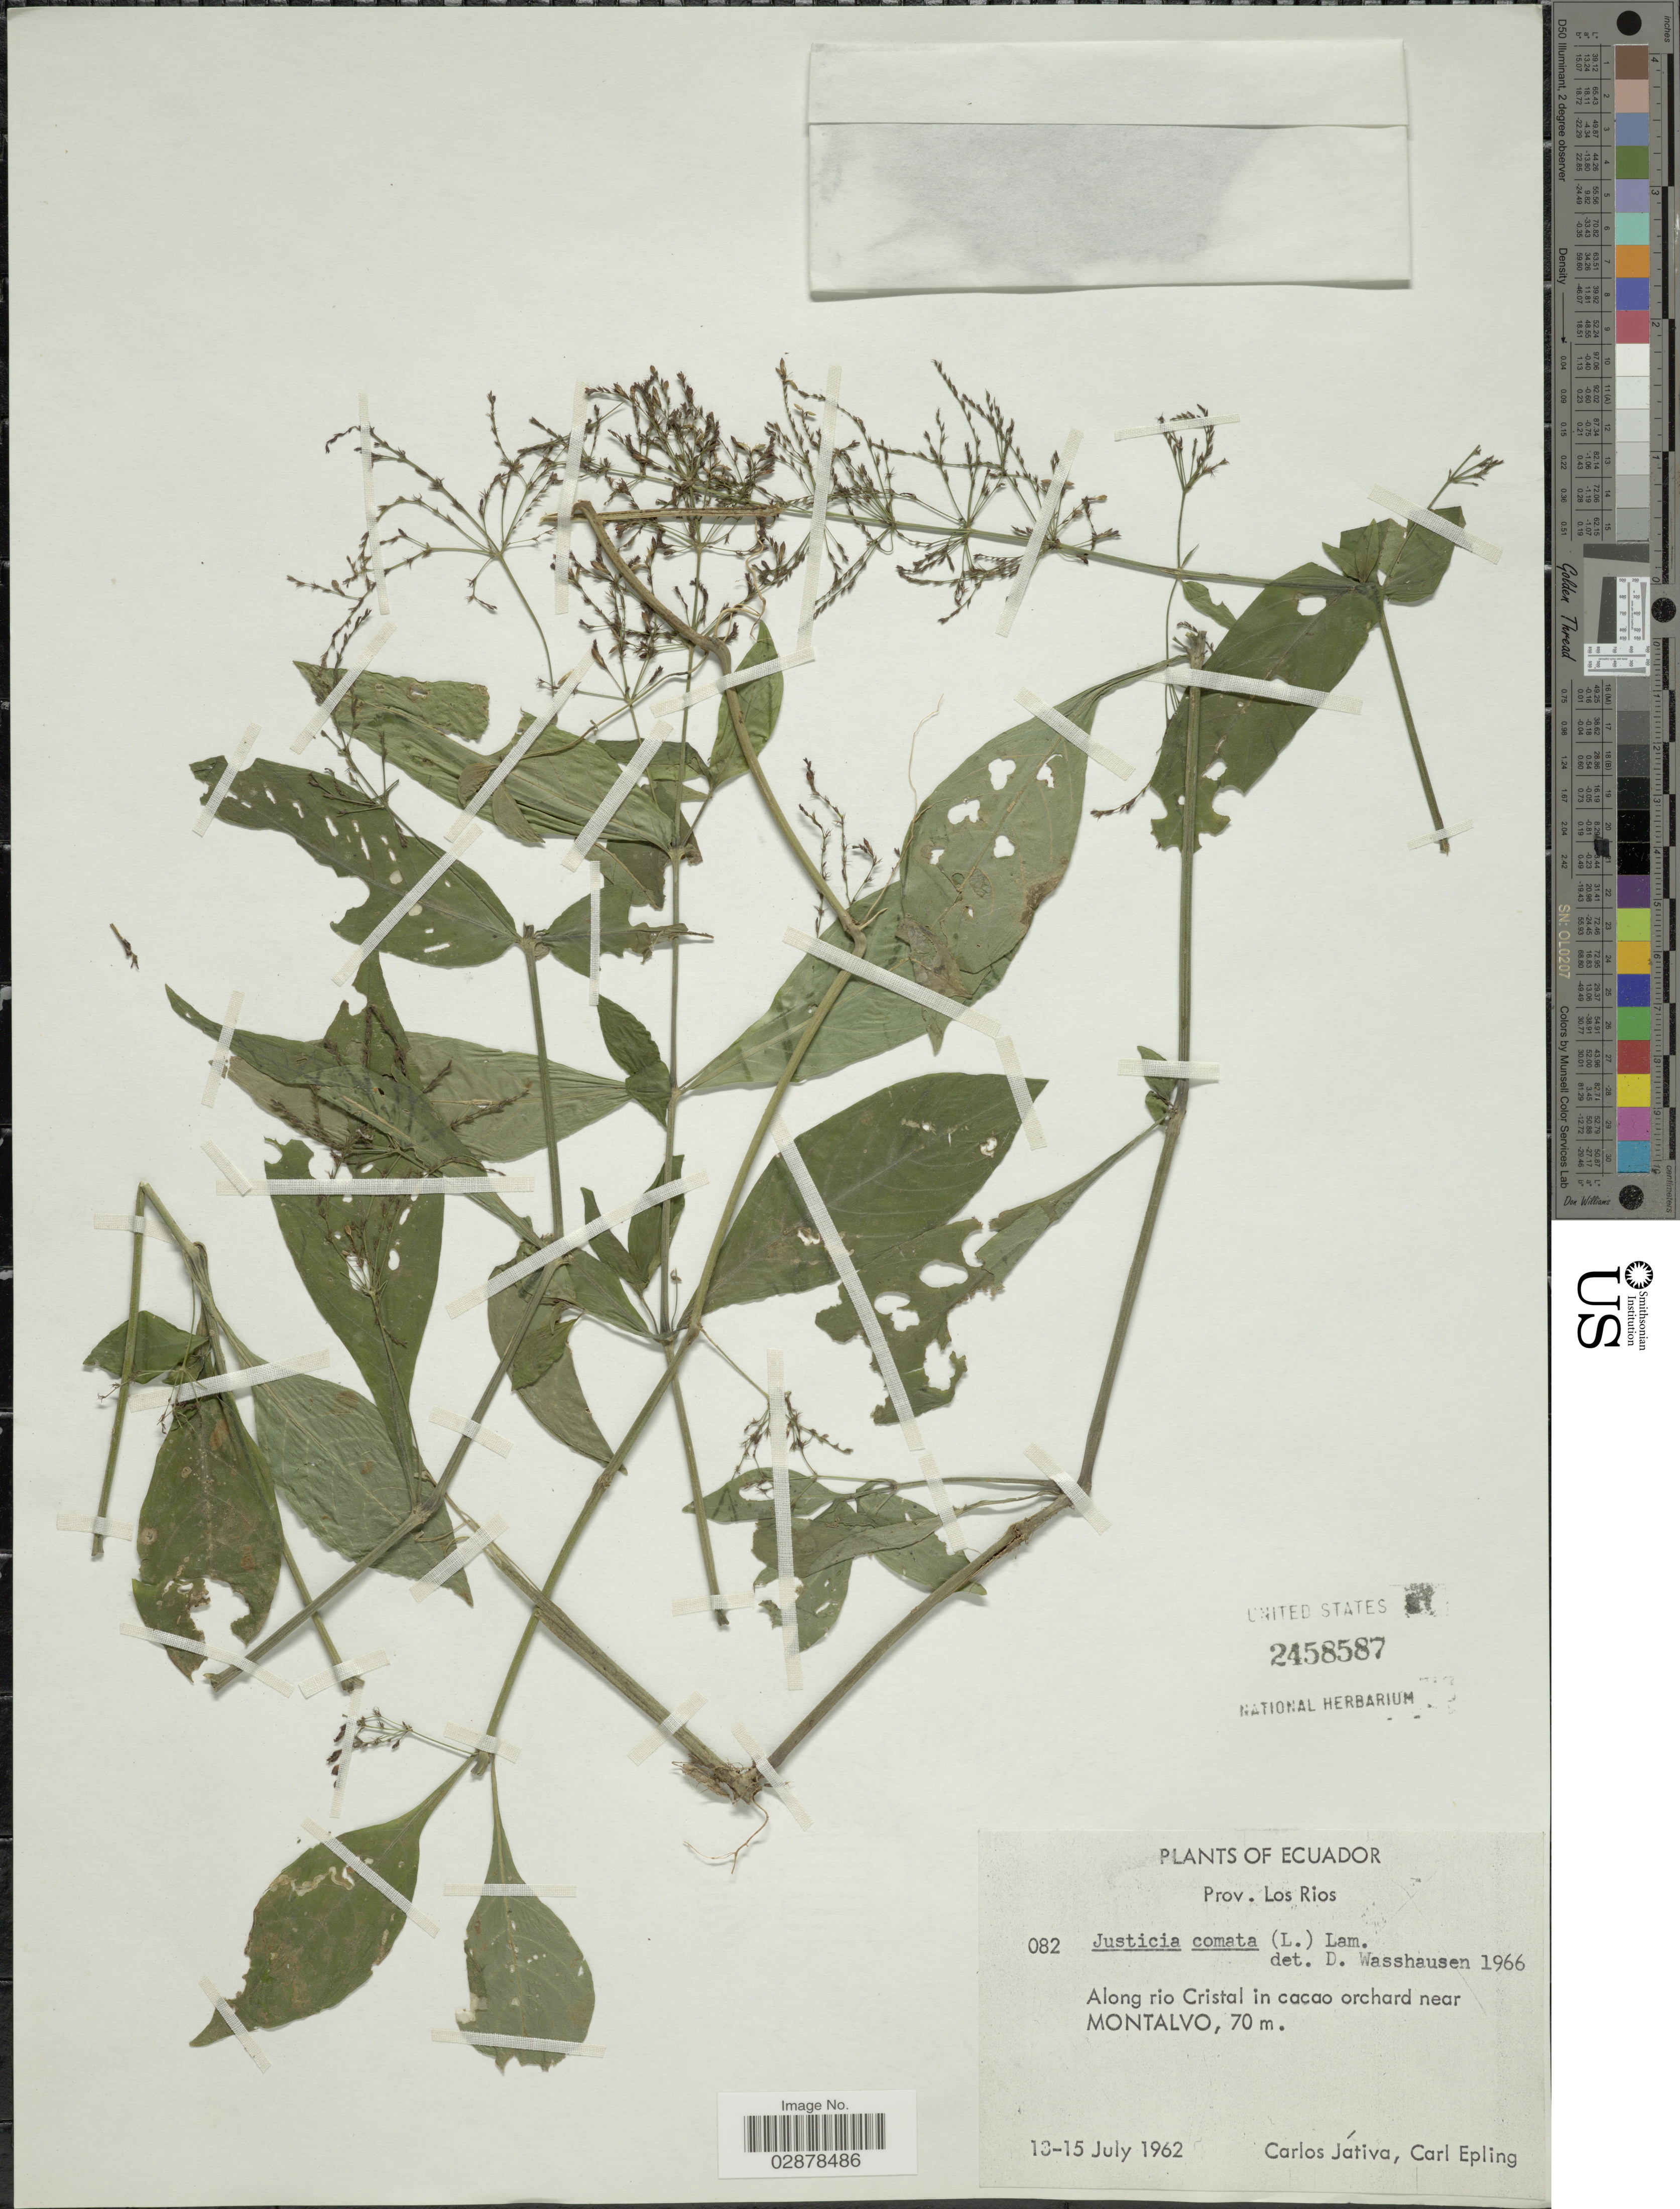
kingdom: Plantae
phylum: Tracheophyta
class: Magnoliopsida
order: Lamiales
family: Acanthaceae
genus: Justicia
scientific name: Justicia comata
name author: (L.) Lam.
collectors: C. D. Játiva & C. C. Epling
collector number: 082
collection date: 1962-07-13/1962-07-15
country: Ecuador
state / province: Los Ríos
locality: Along rio Cristal in cacao orchard near Montalvo.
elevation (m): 70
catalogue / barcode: US 2458587